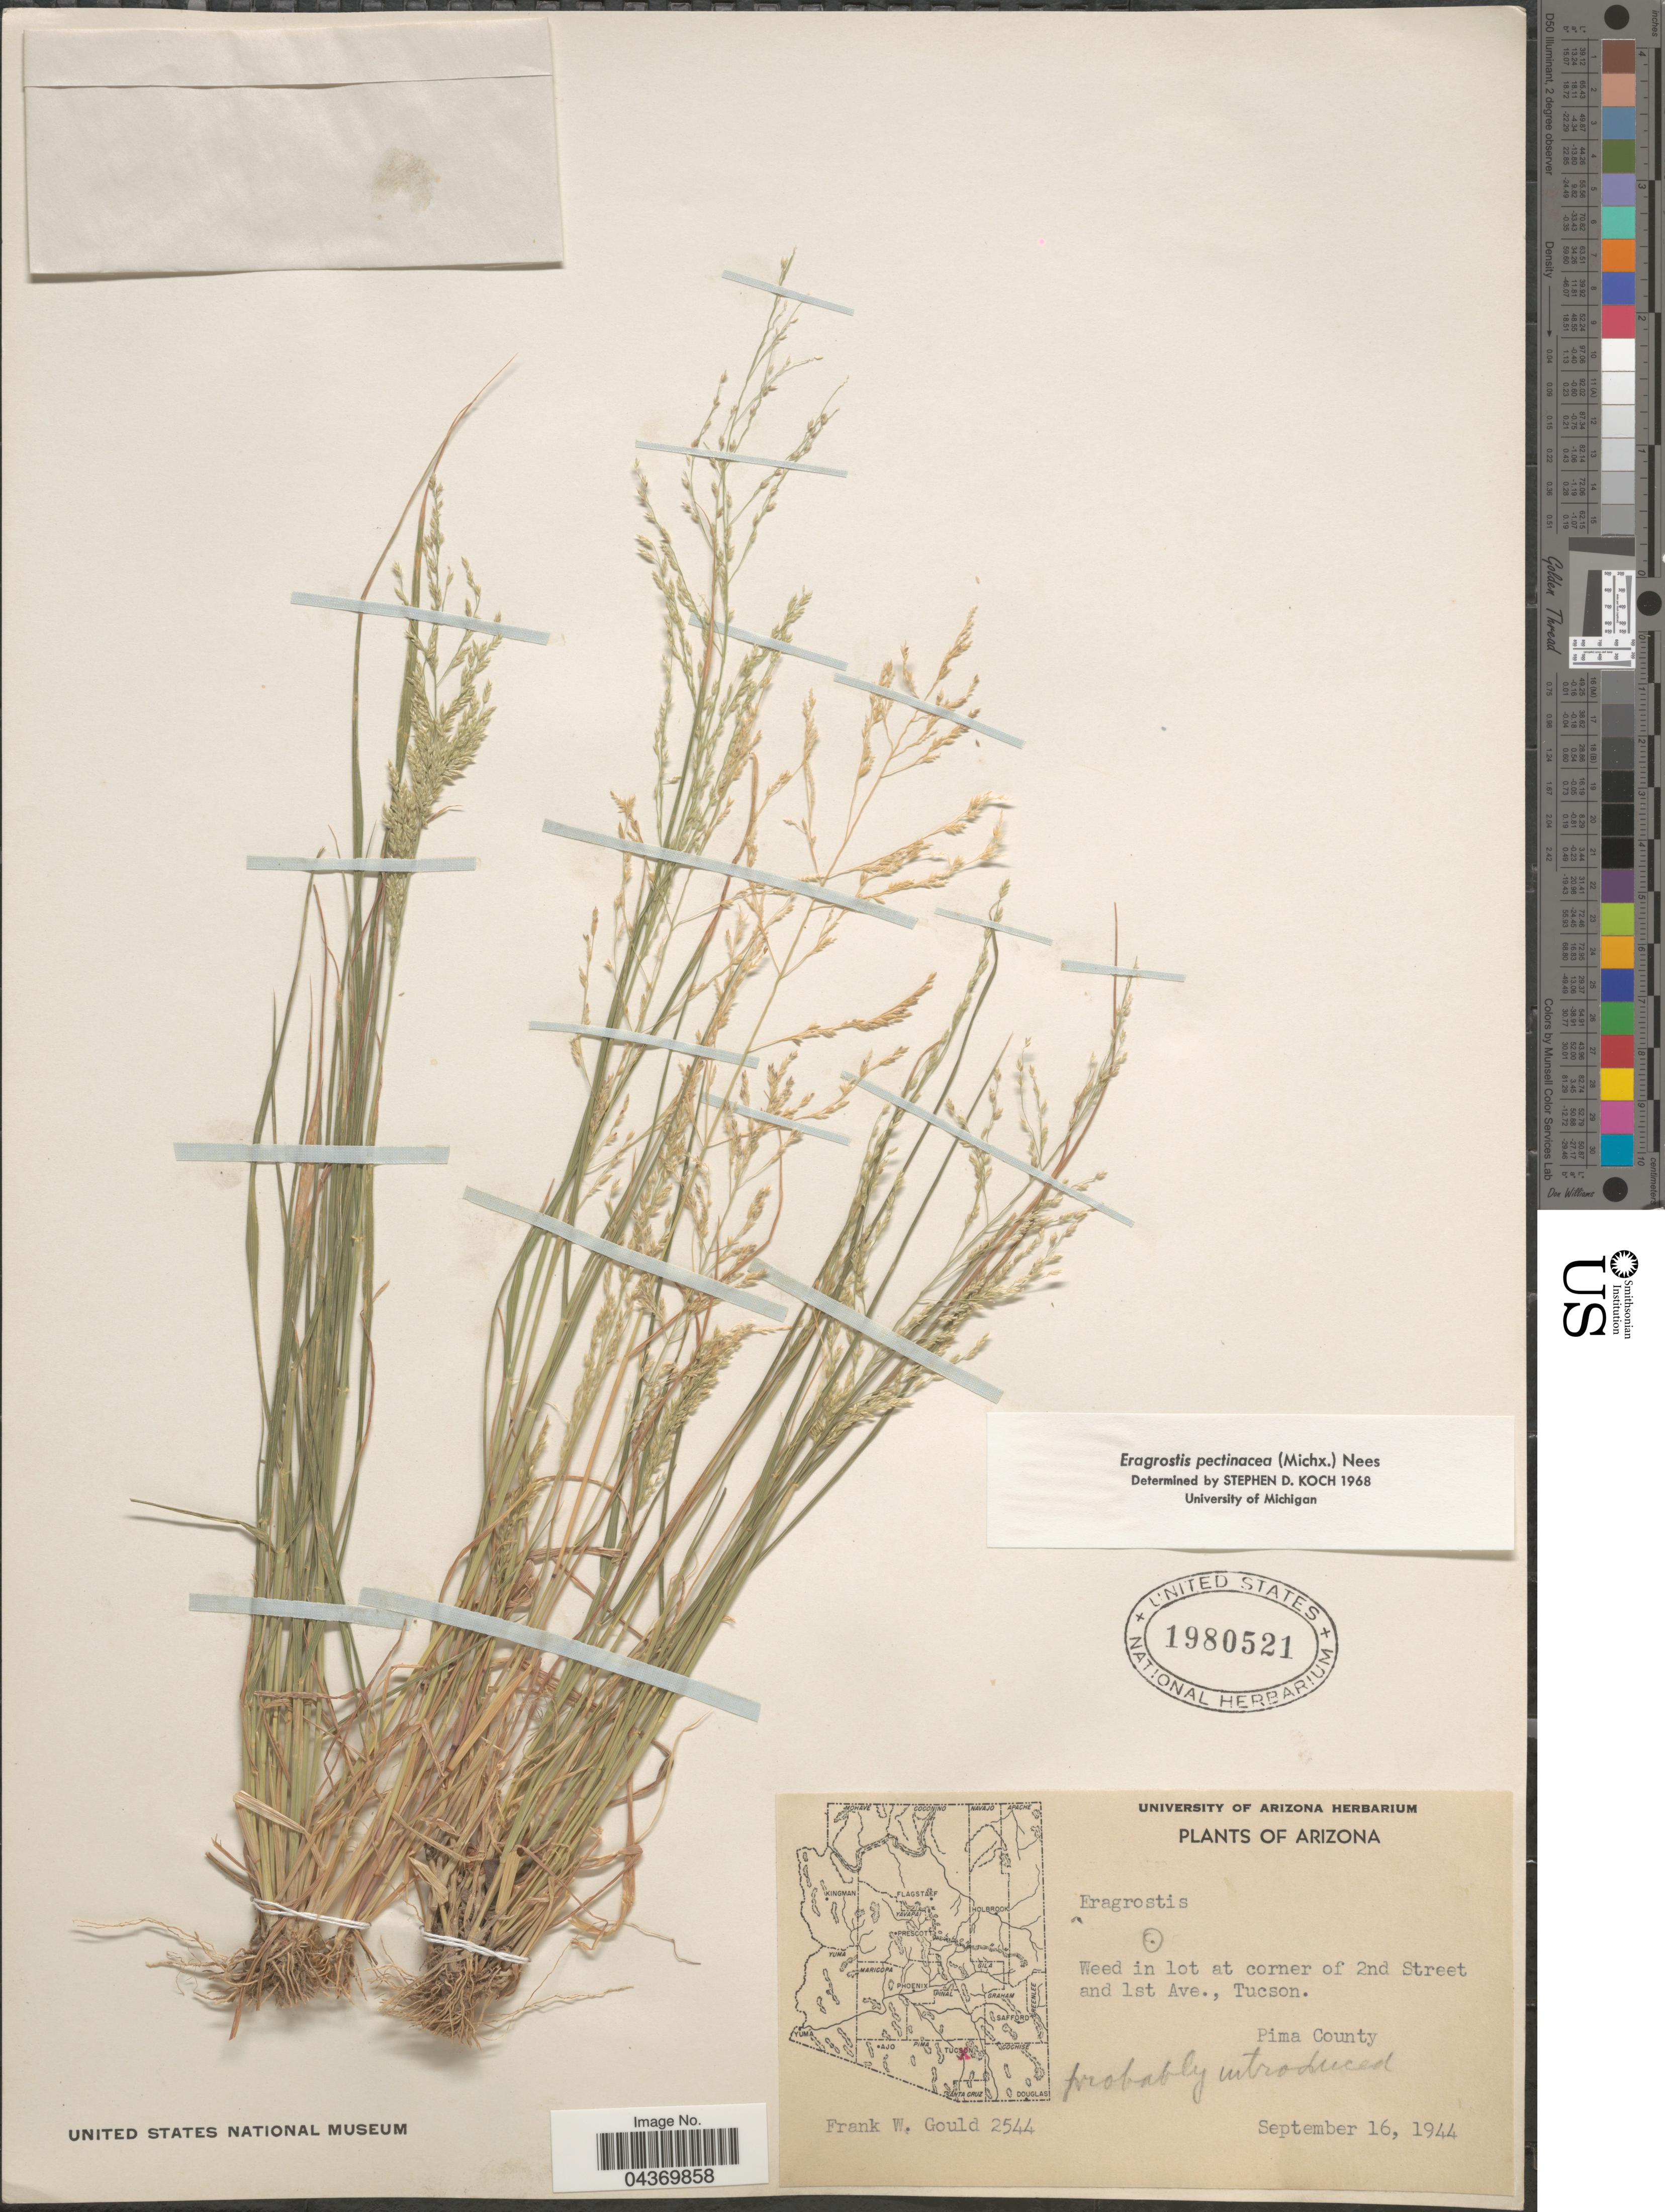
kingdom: Plantae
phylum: Tracheophyta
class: Liliopsida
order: Poales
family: Poaceae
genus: Eragrostis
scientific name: Eragrostis pectinacea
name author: (Michx.) Nees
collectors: F. W. Gould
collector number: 2544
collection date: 1944-09-16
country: United States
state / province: Arizona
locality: Weed in lot at corner of 2nd Street and 1st. Ave., Tucson. Pima County.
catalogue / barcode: US 1980521